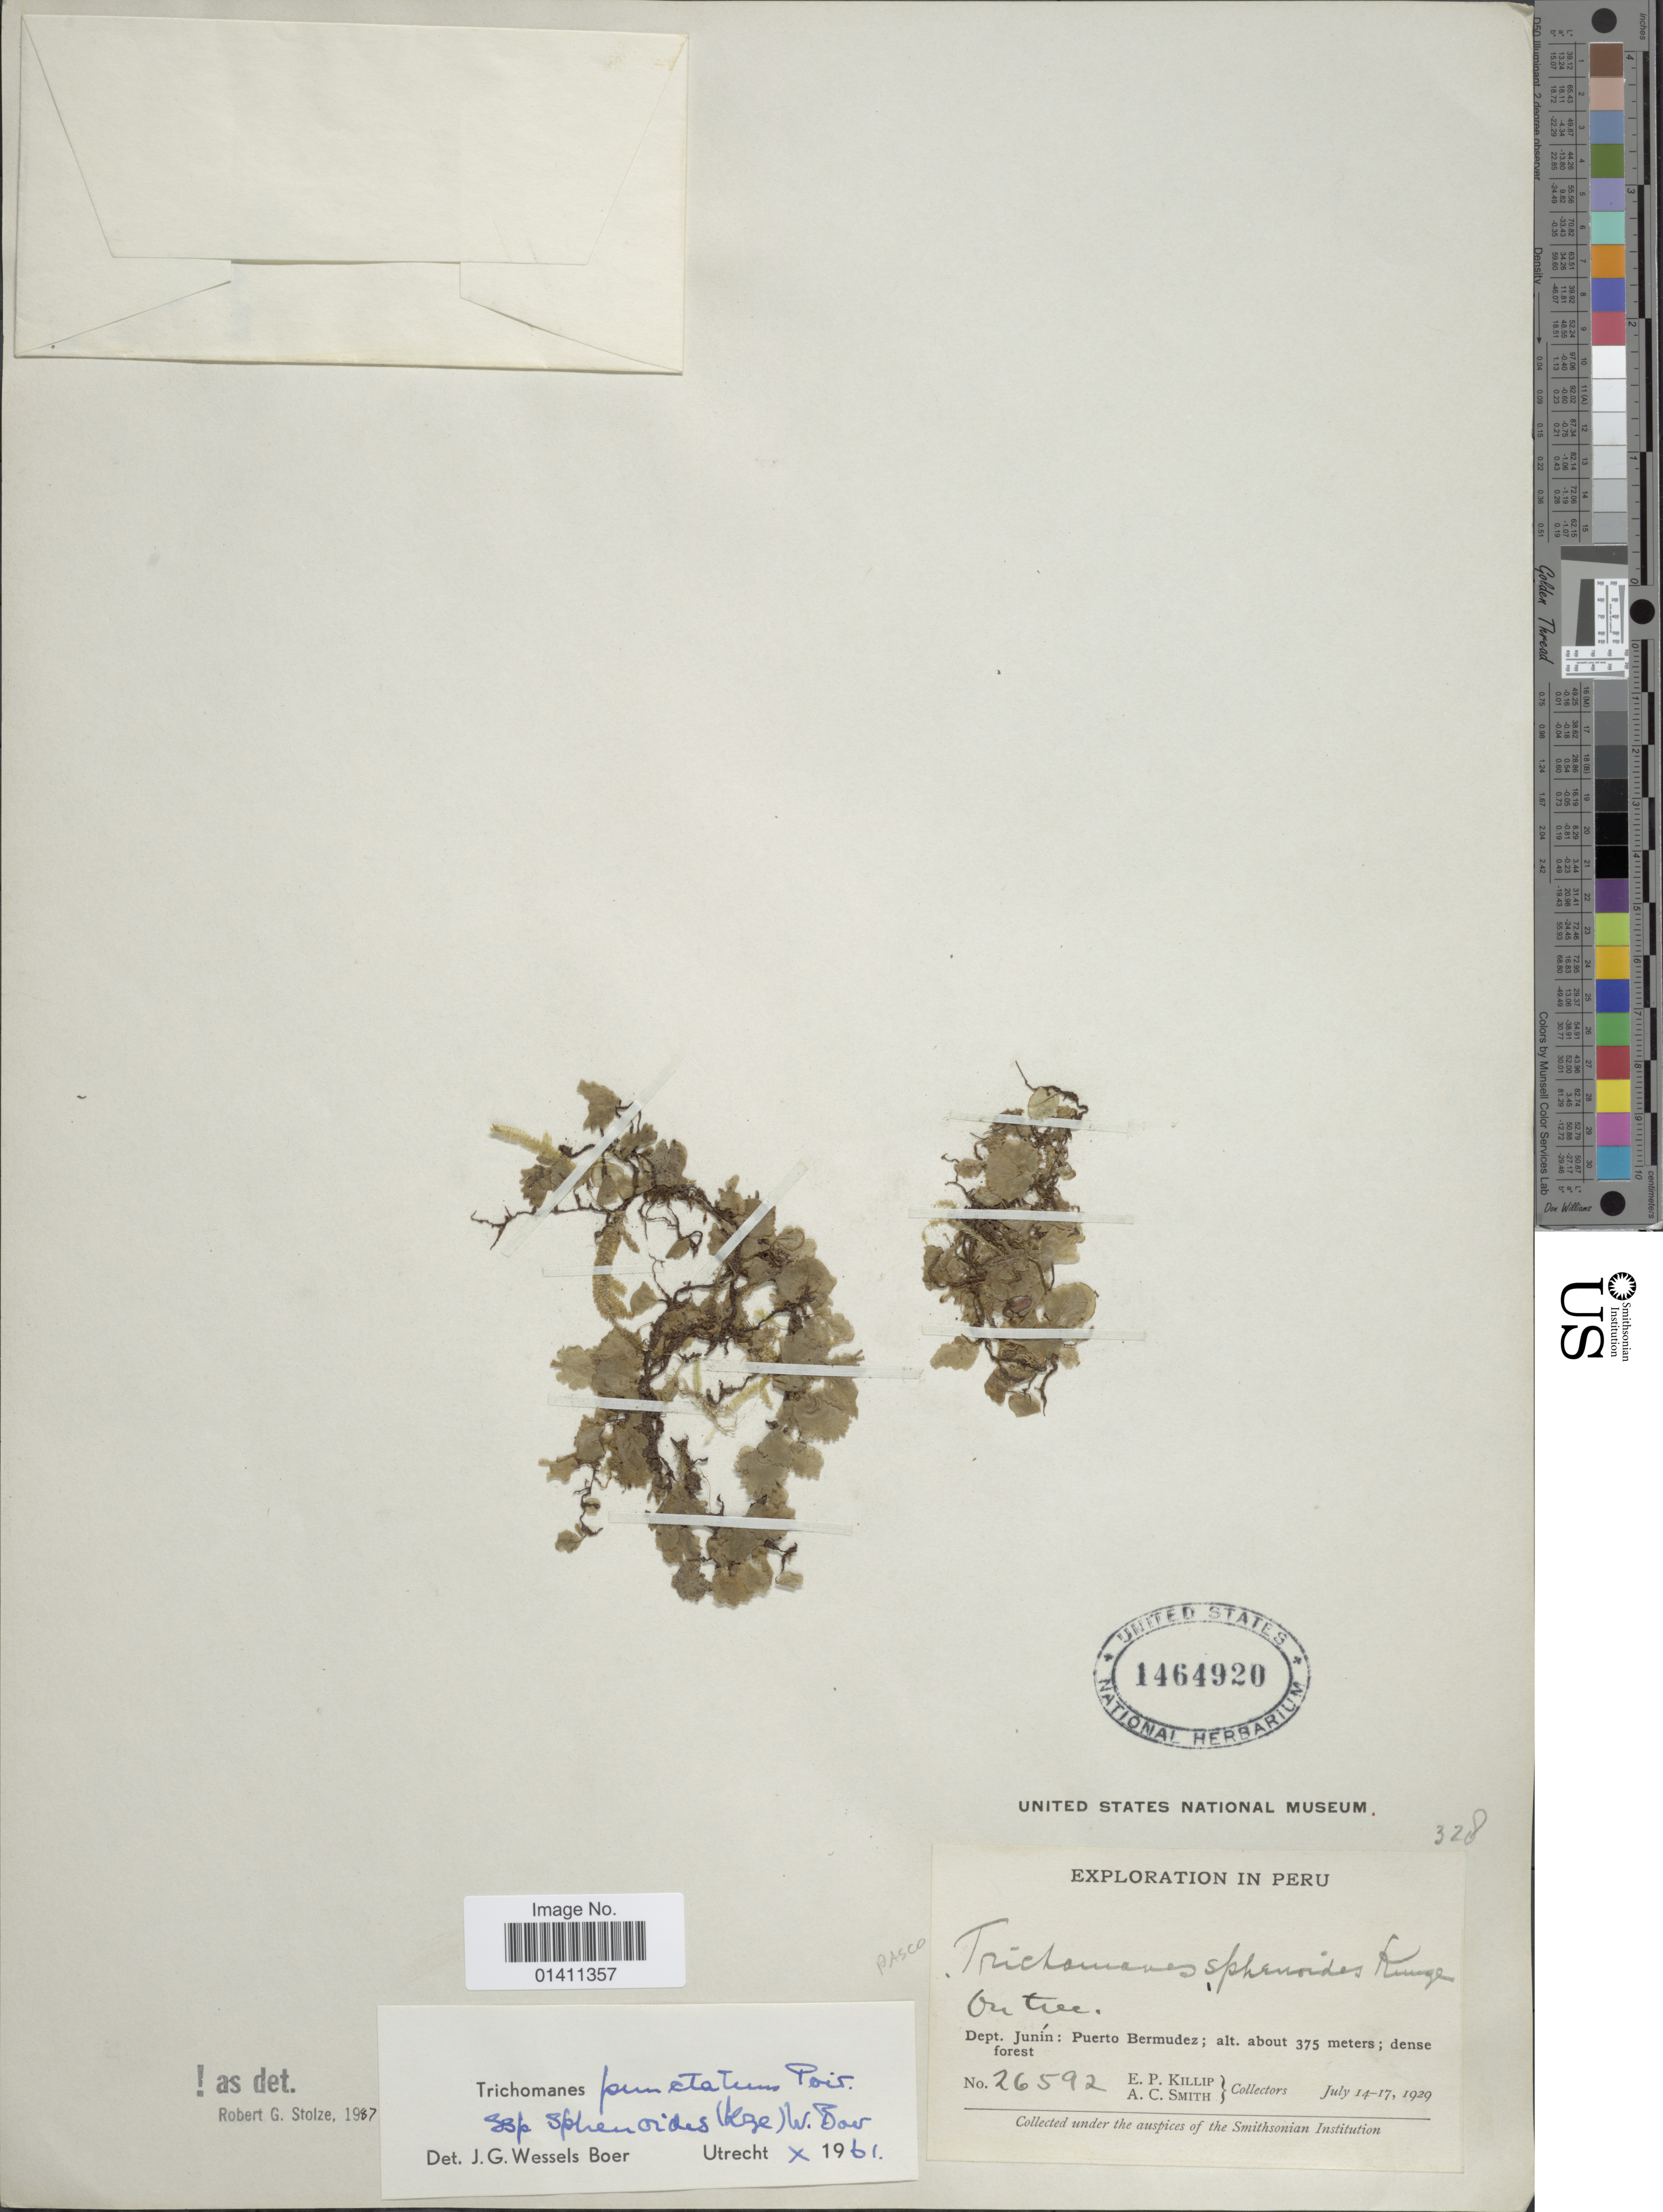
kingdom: Plantae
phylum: Tracheophyta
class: Polypodiopsida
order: Hymenophyllales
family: Hymenophyllaceae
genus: Didymoglossum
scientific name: Didymoglossum punctatum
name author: (Poir.) Desv.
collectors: E. P. Killip & A. C. Smith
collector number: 26592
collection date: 1929-07-14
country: Peru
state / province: Junín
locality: Puerto Bermudez.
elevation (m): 375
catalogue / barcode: US 1464920